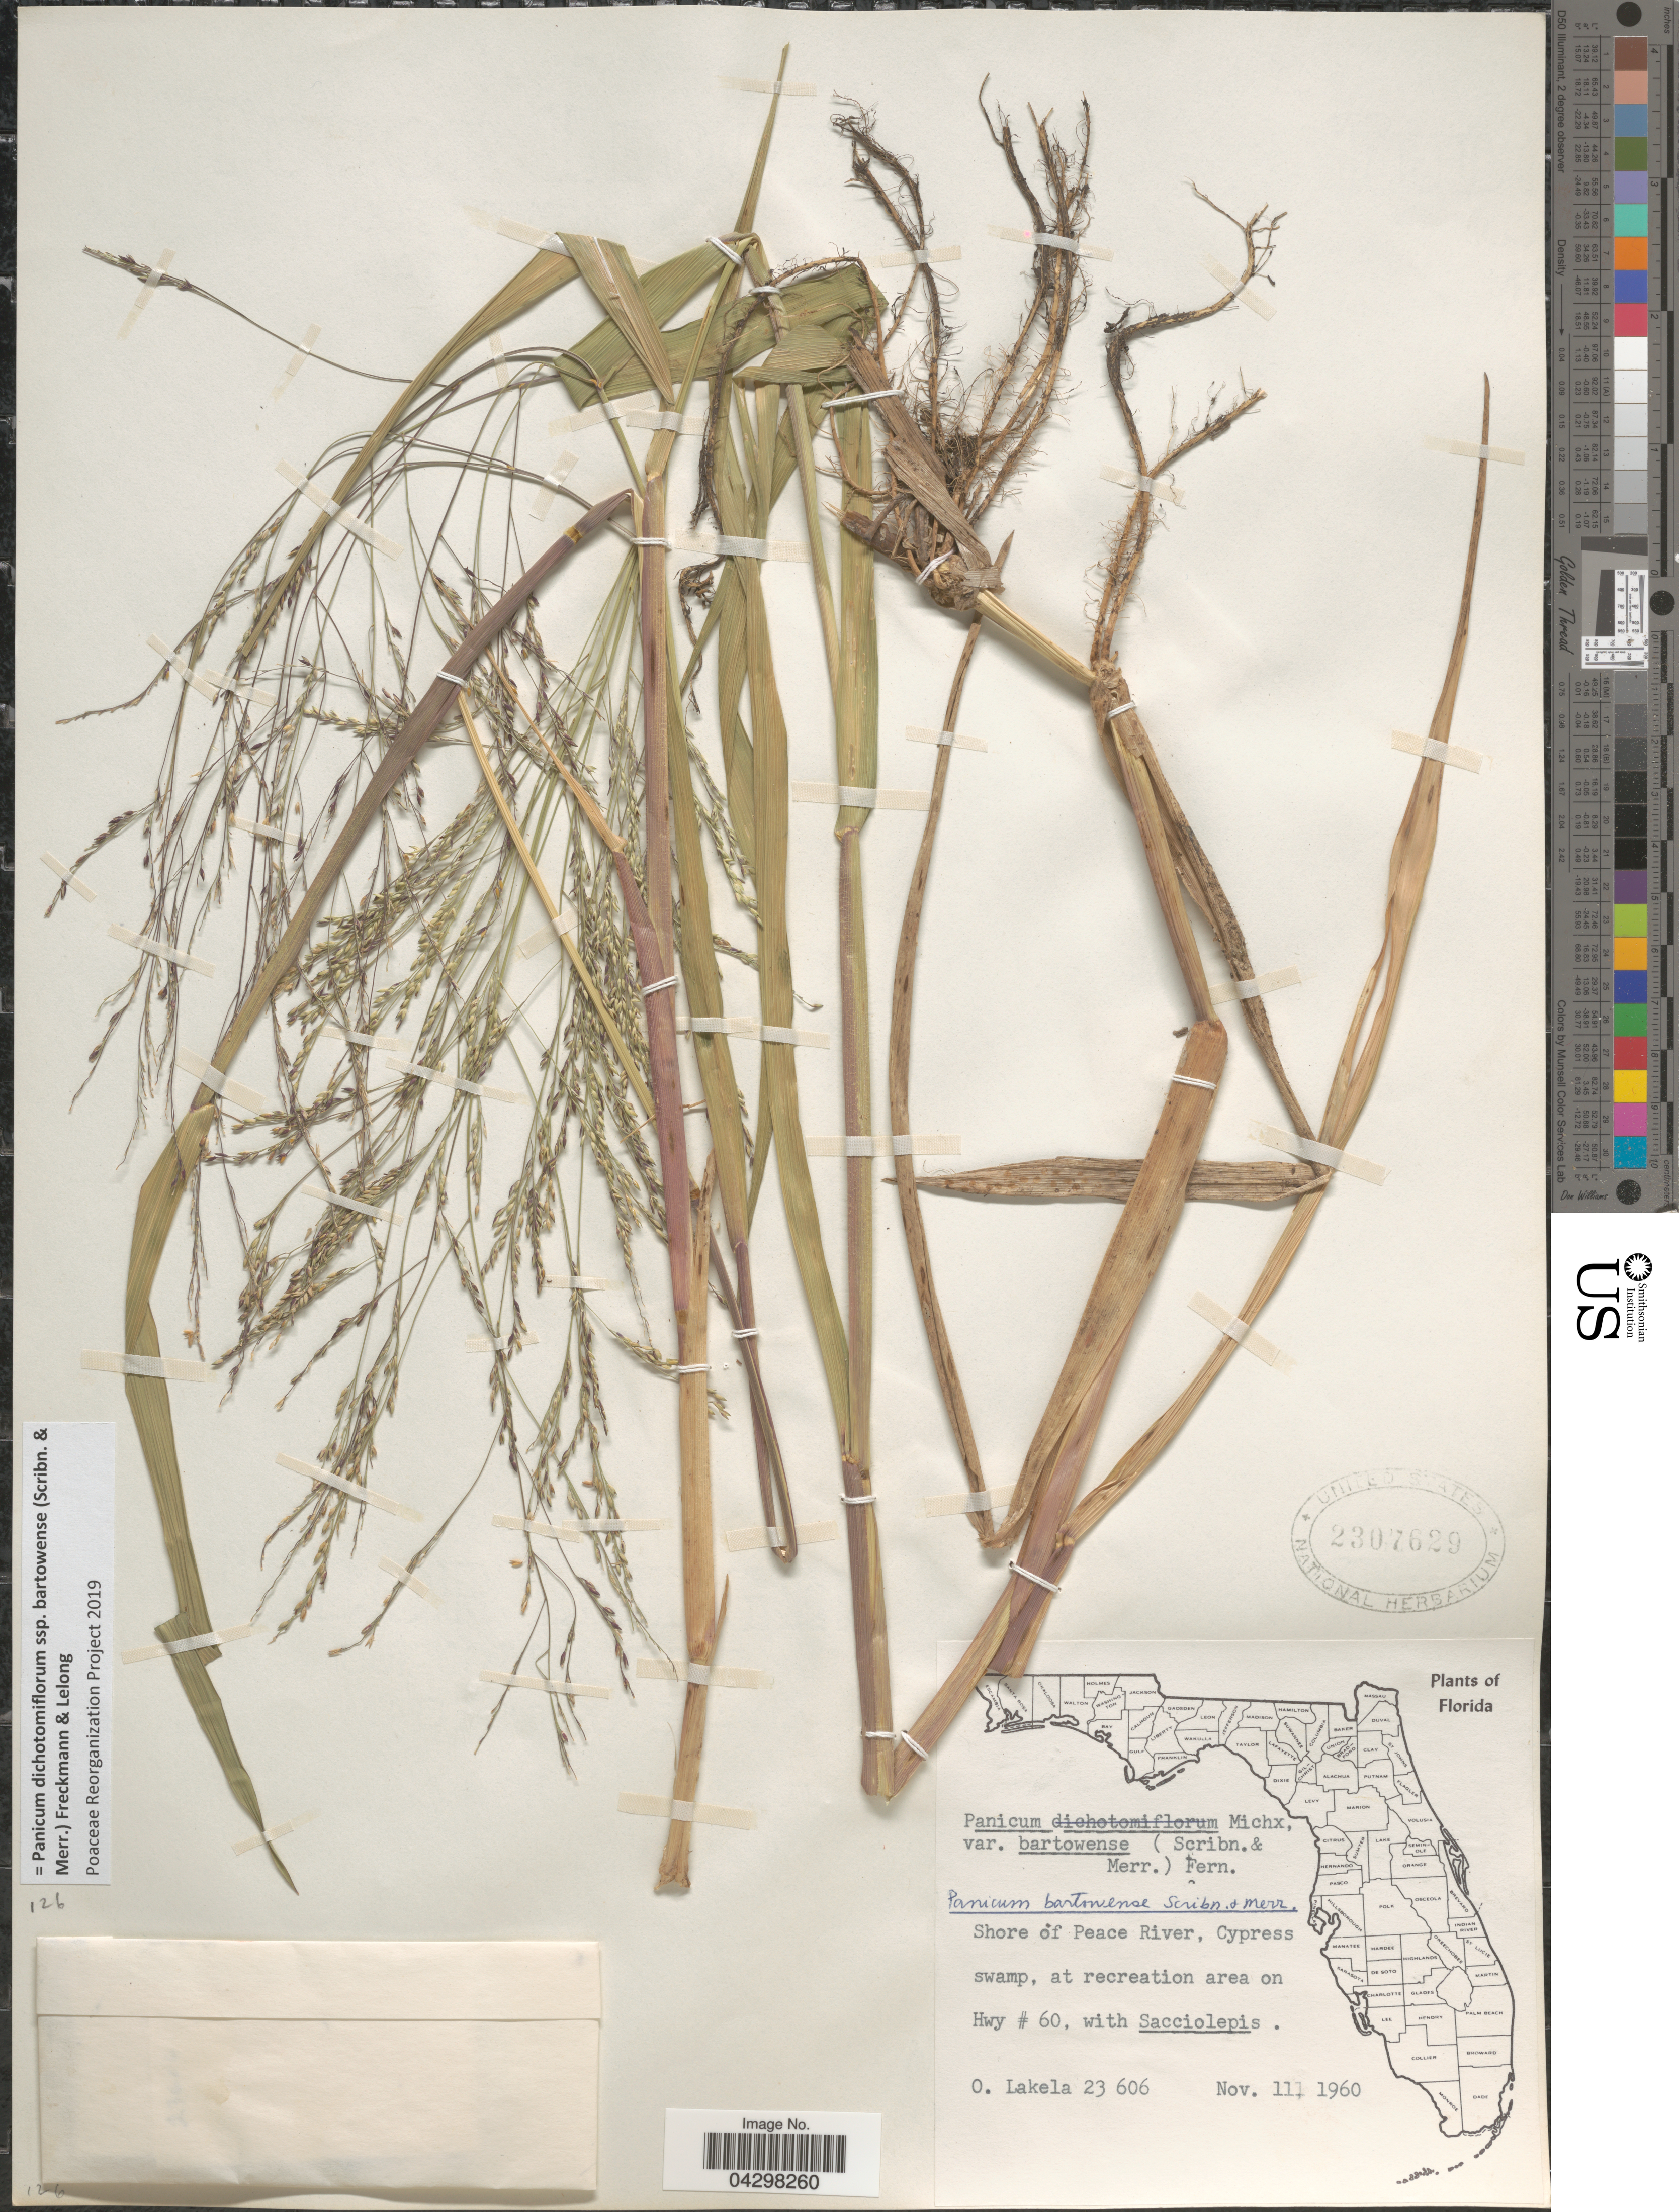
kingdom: Plantae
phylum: Tracheophyta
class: Liliopsida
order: Poales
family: Poaceae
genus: Panicum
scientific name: Panicum dichotomiflorum subsp. bartowense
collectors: O. Lakela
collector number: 23606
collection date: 1960-11-11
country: United States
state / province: Florida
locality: Shore of Peace River, Cypress swamp, at recreation area on Hwy # 60.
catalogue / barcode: US 2307629